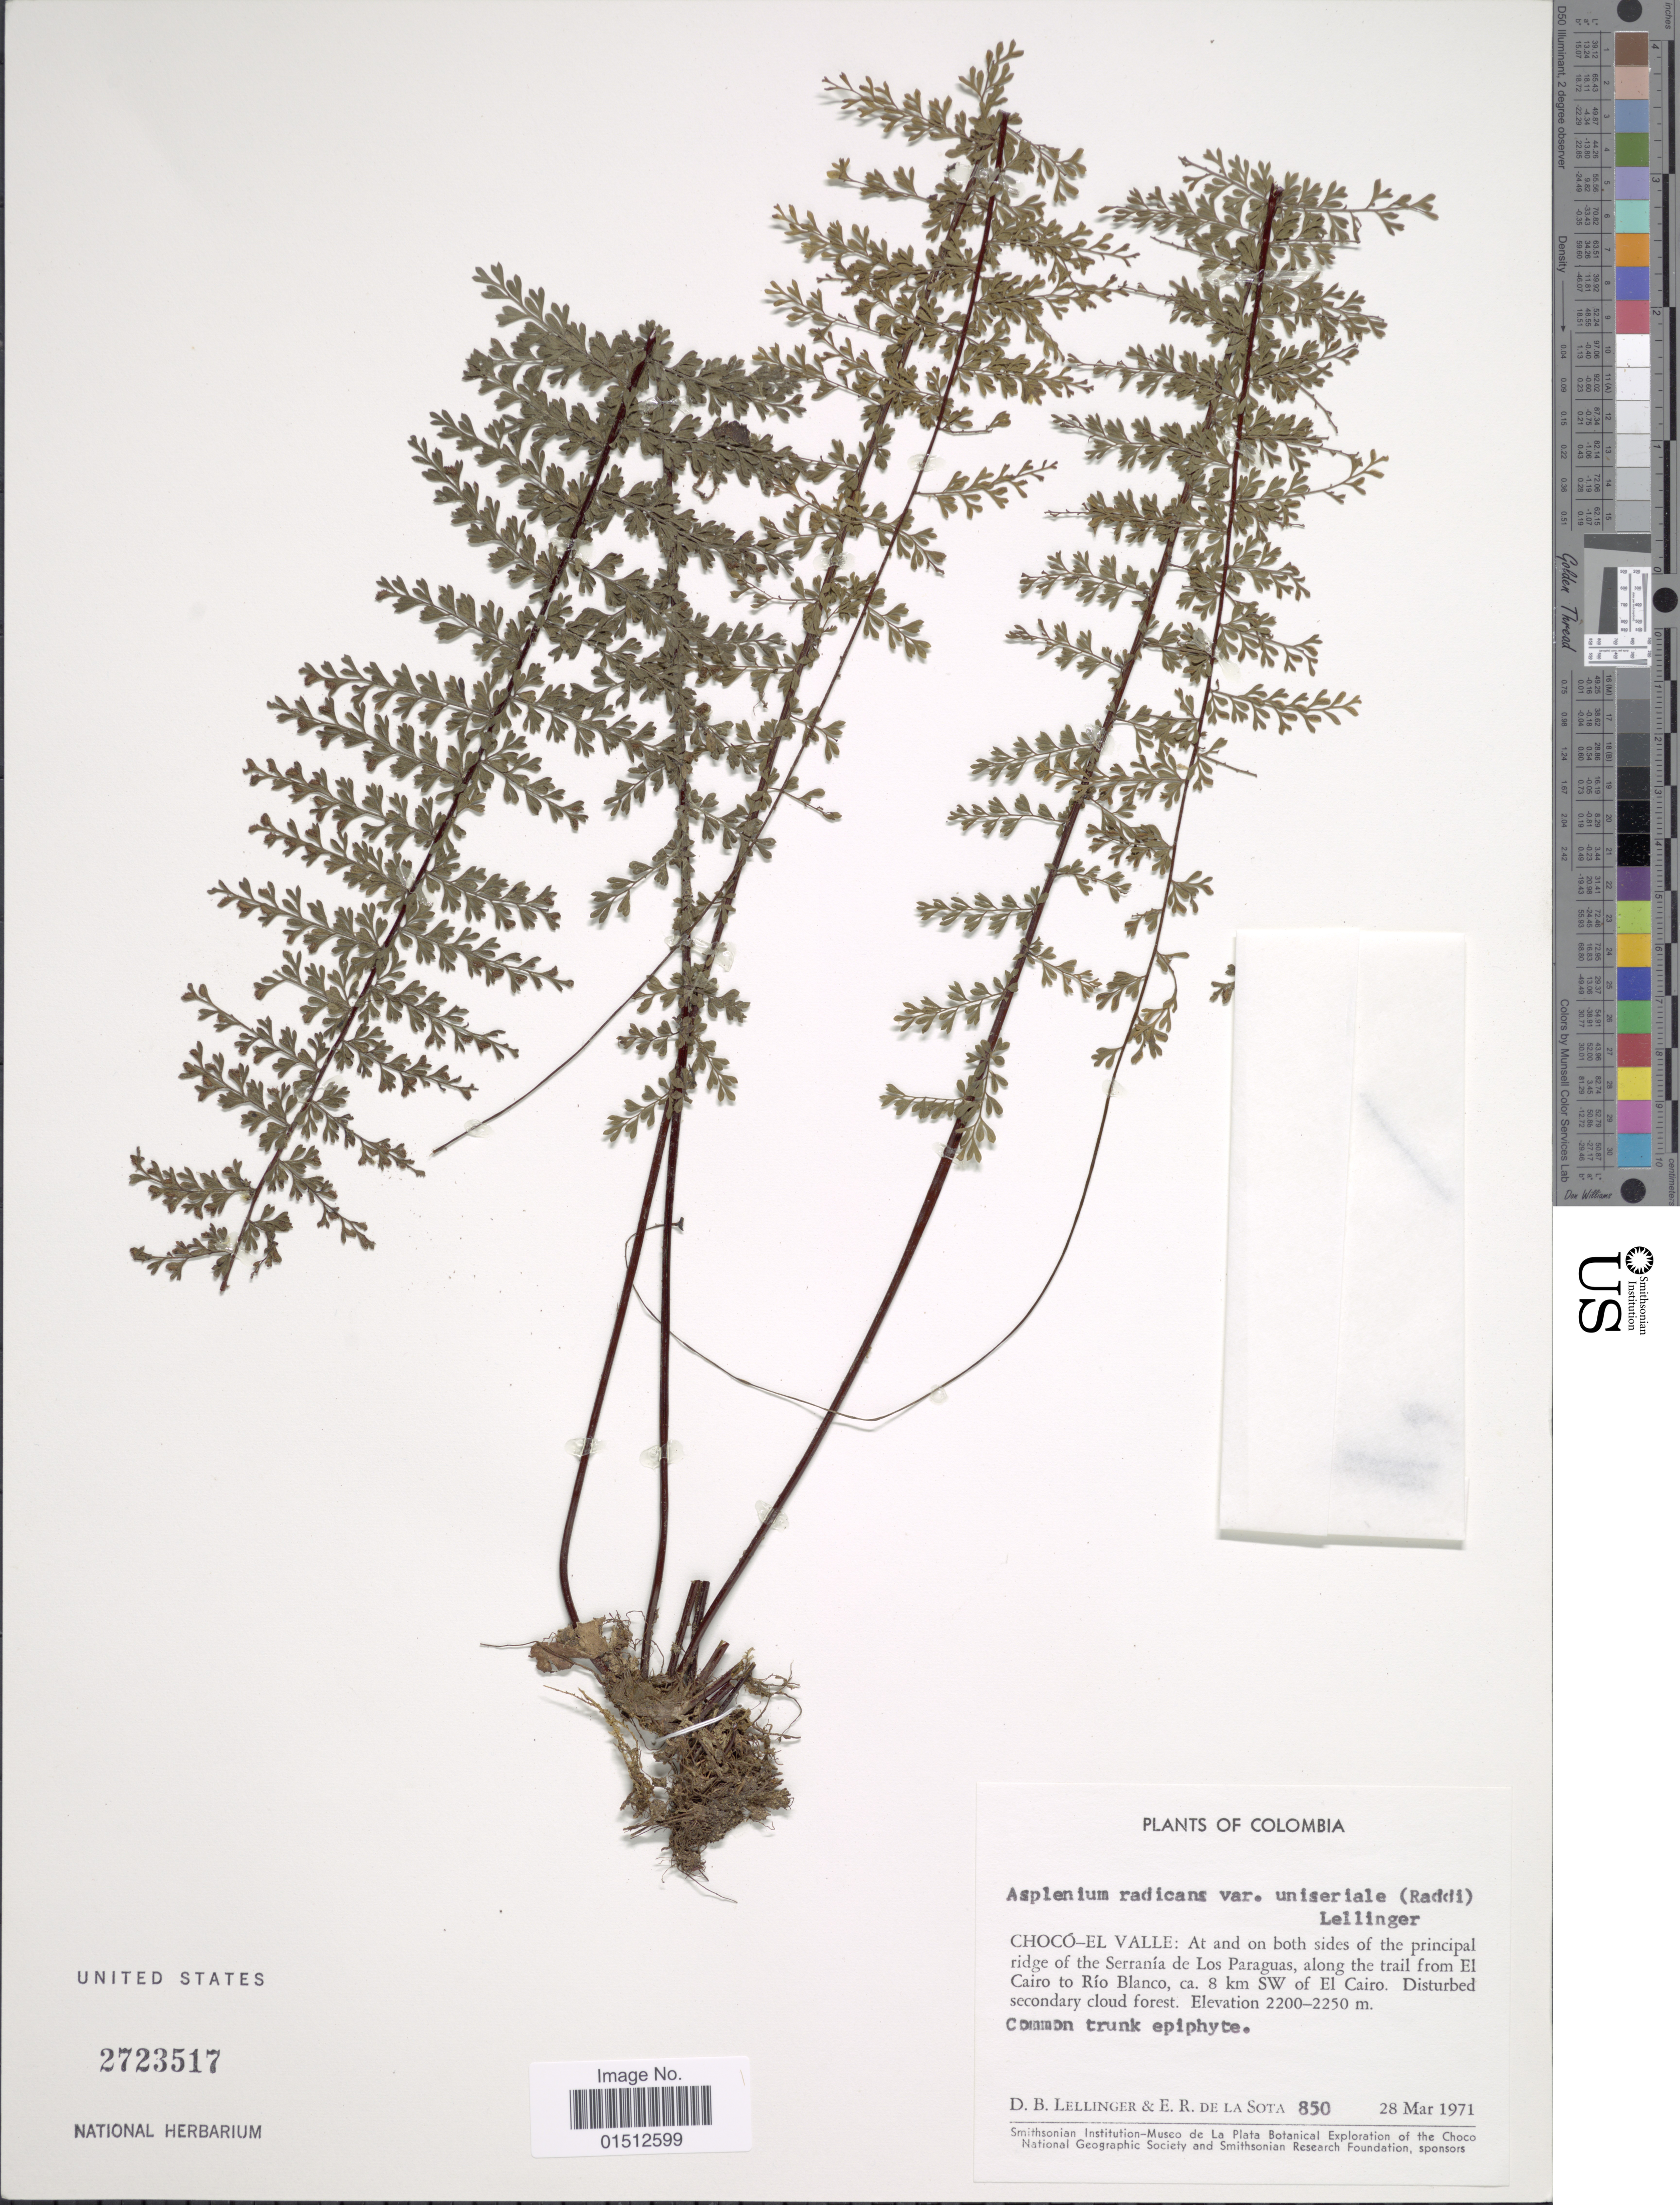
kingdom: Plantae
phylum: Tracheophyta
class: Polypodiopsida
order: Polypodiales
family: Aspleniaceae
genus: Asplenium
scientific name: Asplenium radicans var. uniserale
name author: (Raddi) L.D. Gómez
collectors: D. B. Lellinger & E. R. de la Sota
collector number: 850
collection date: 1971-03-28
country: Colombia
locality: Colombia, Choco-El Valle: At and on both sides of the principal ridge of the Serrania de Los Paraguas, along the trail from El Cairo to Rio Blanco, ca. 8 km SW of El Cairo.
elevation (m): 2200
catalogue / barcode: US 2723517